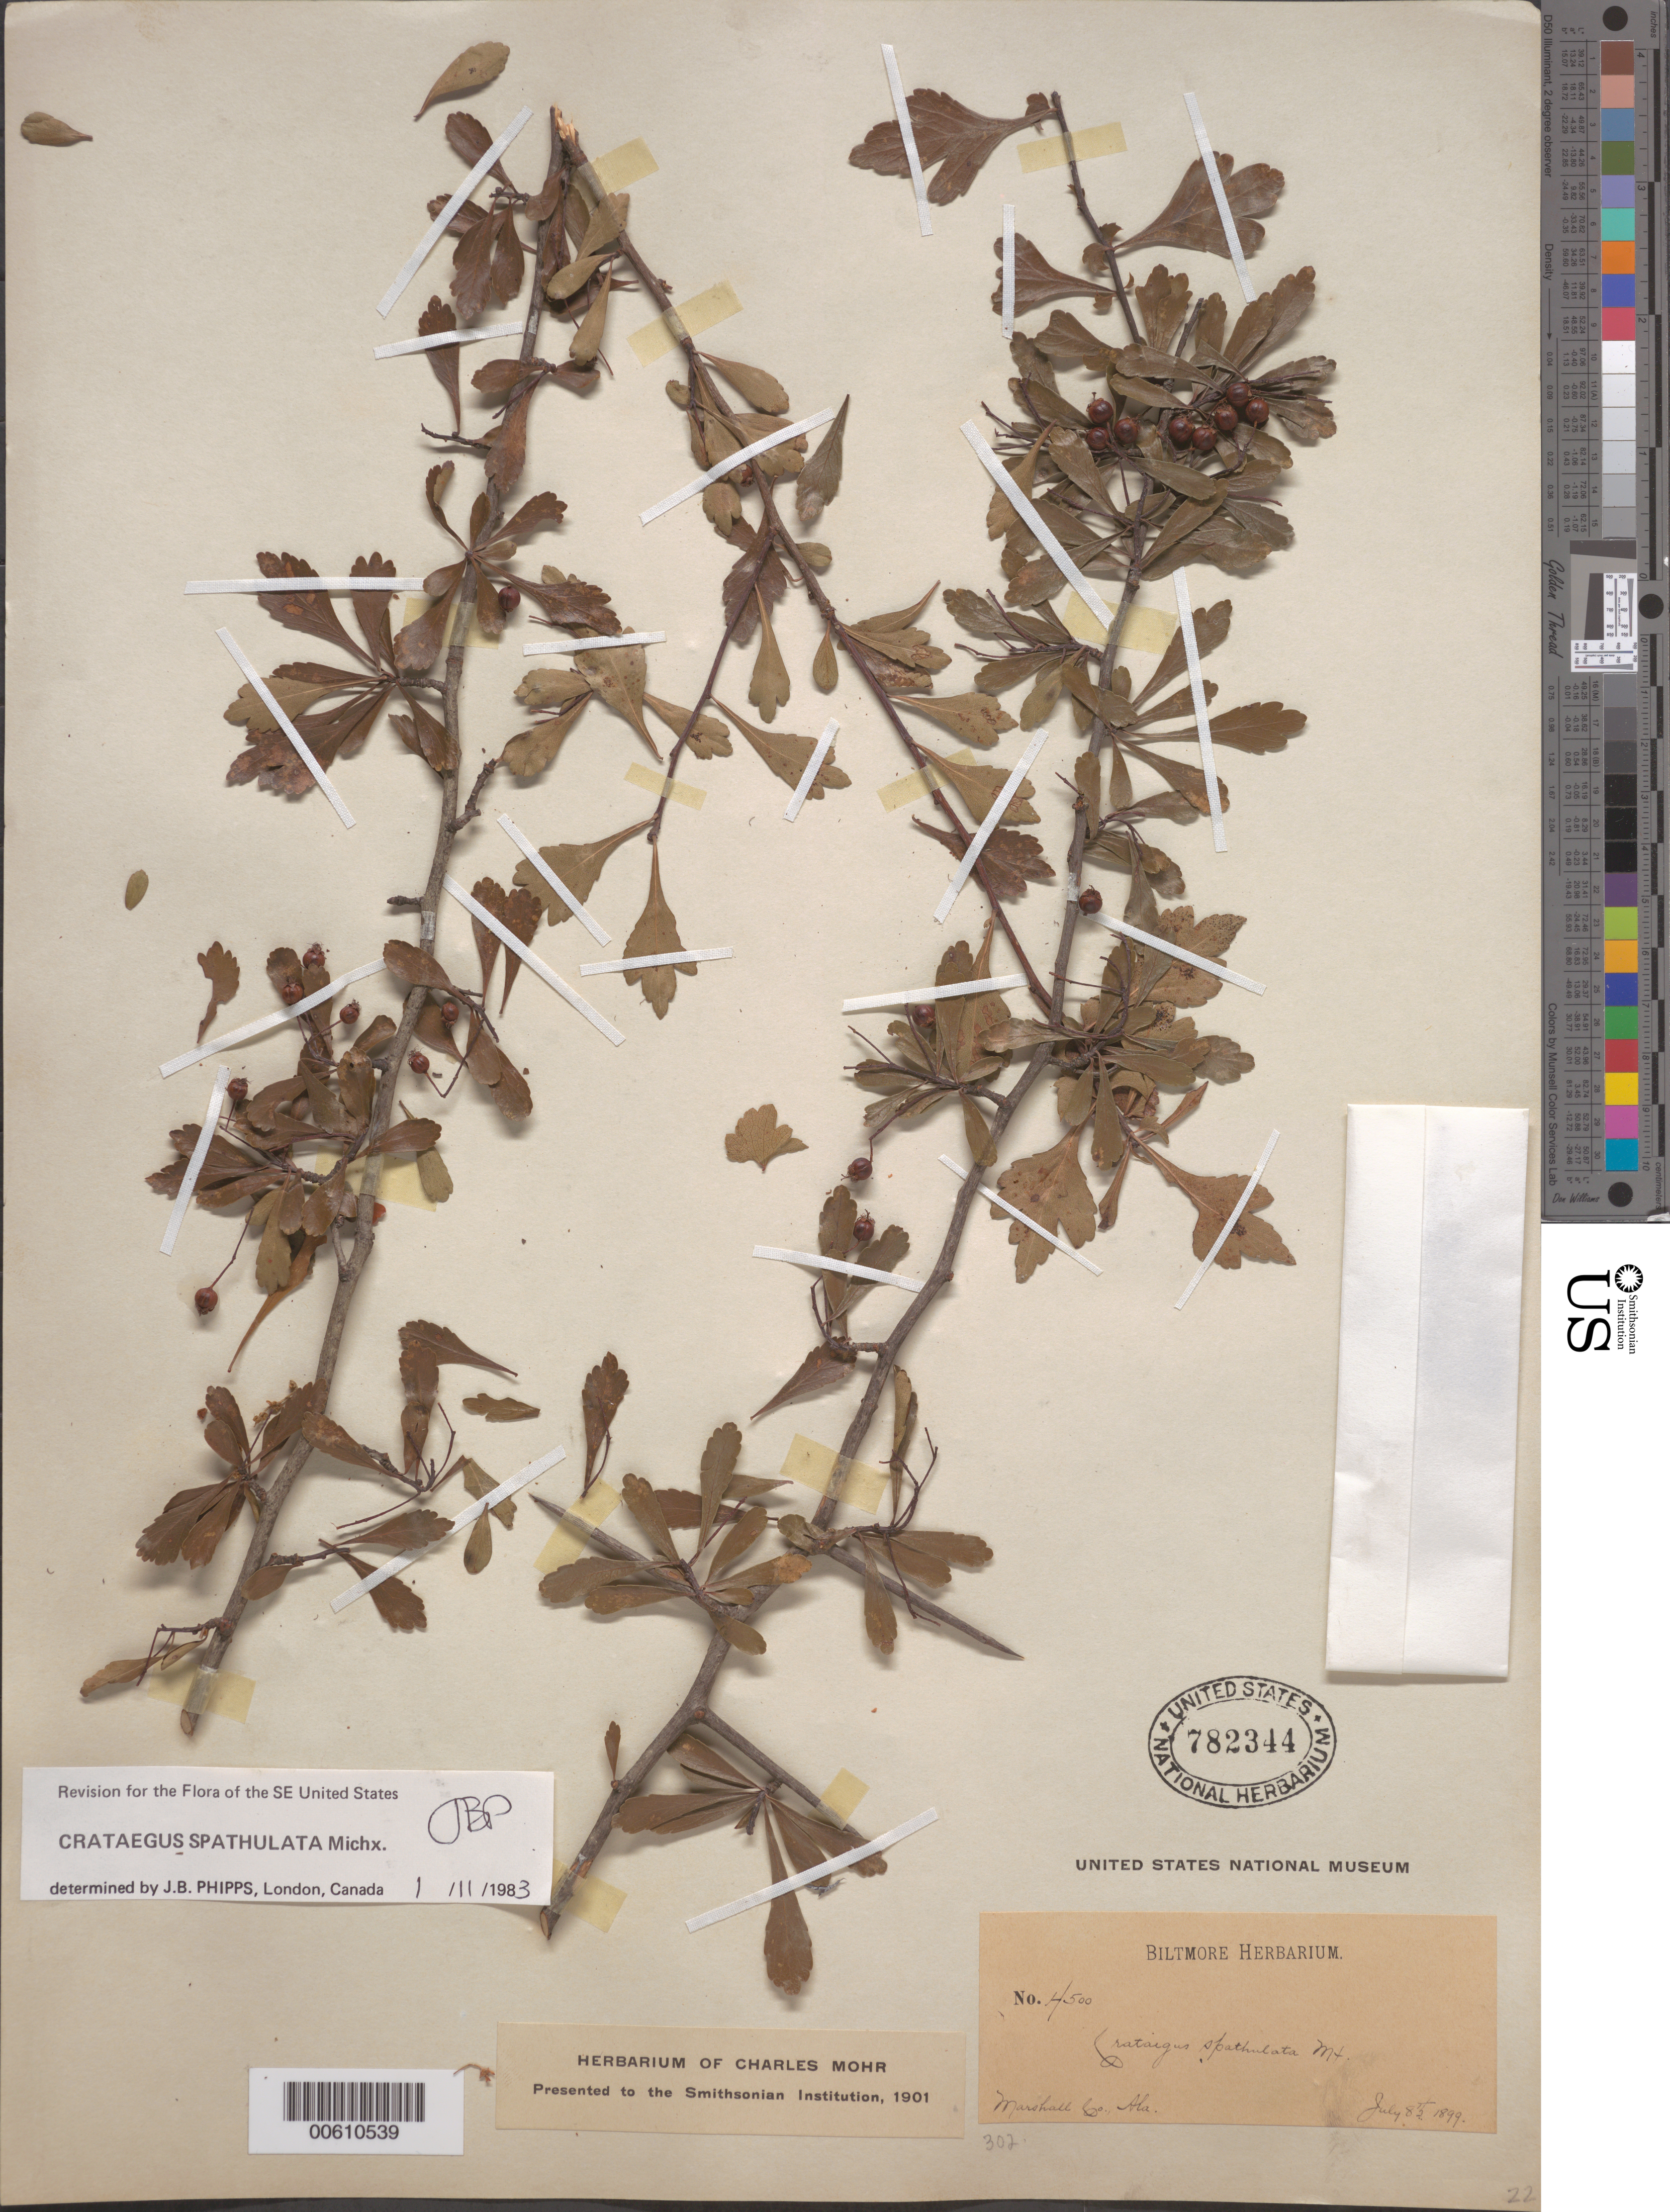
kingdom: Plantae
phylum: Tracheophyta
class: Magnoliopsida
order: Rosales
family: Rosaceae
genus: Crataegus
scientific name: Crataegus spathulata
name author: Michx.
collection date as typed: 08 Jul 1899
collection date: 1899-07-08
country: United States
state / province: Alabama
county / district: Marshall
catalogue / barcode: US 782344